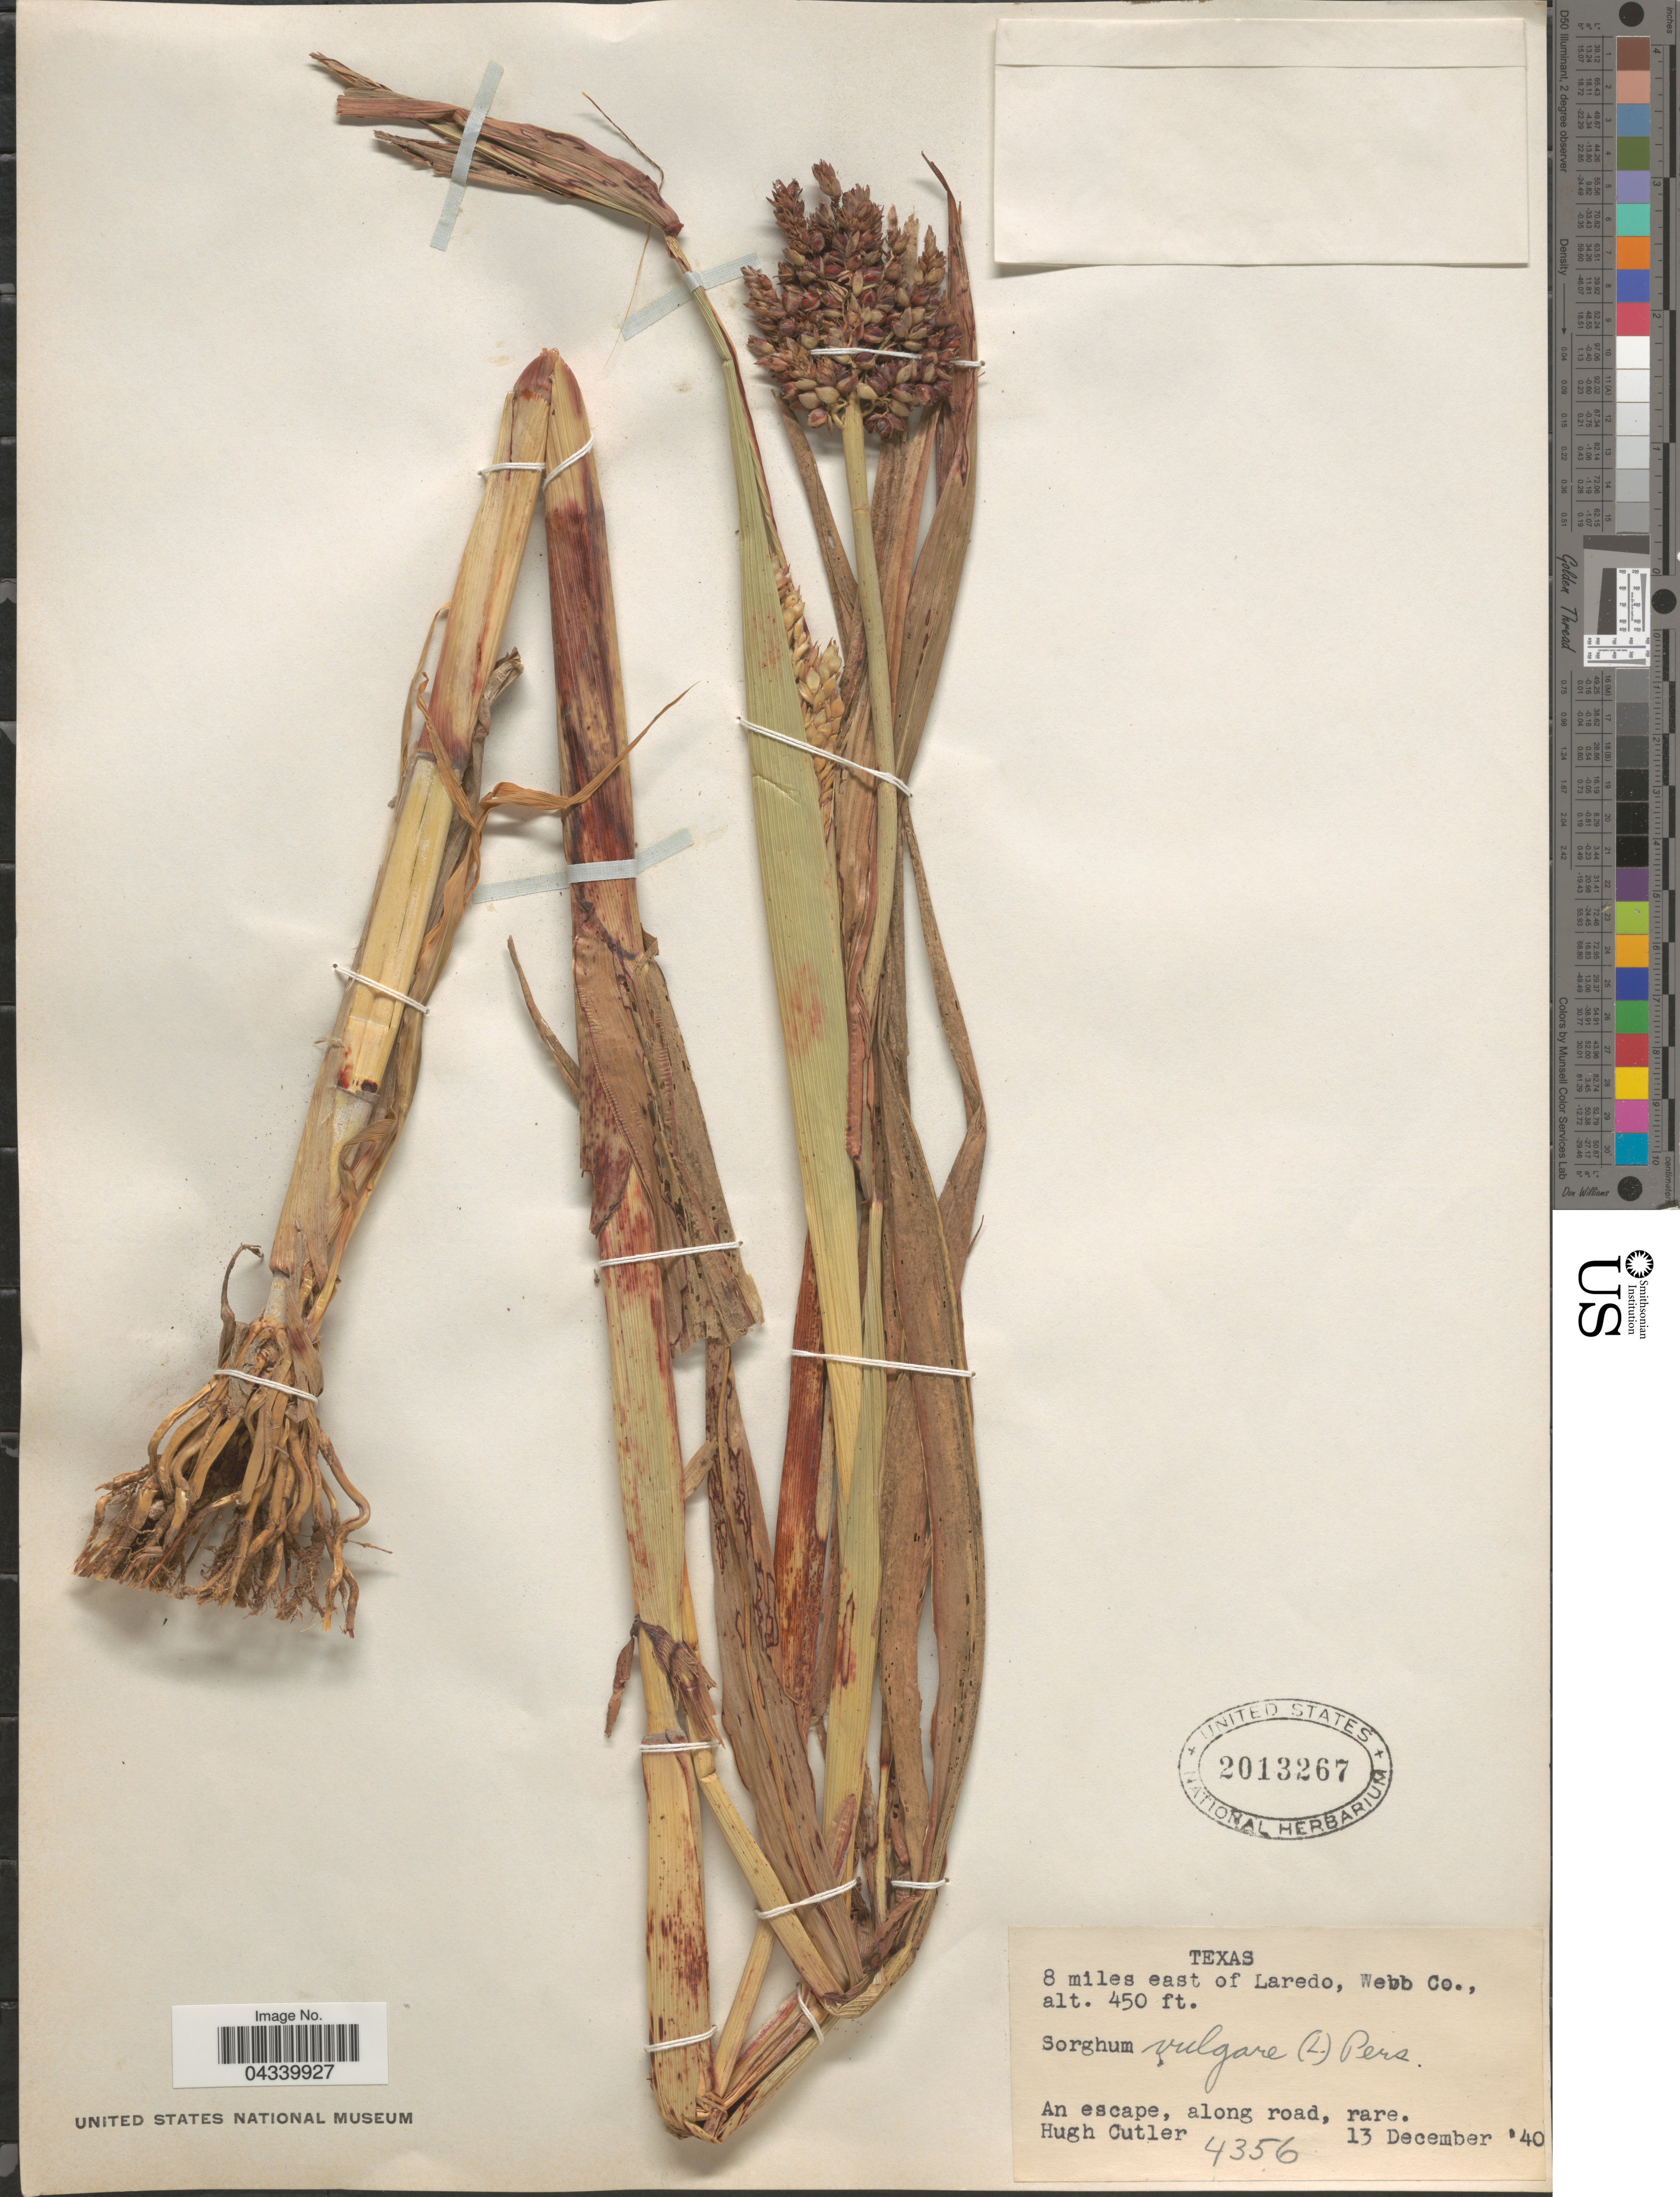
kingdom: Plantae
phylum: Tracheophyta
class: Liliopsida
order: Poales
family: Poaceae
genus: Sorghum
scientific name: Sorghum bicolor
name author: (L.) Moench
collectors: H. C. Cutler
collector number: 4356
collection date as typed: Transcribed d/m/y: 13/12/40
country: United States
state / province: Texas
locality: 8 miles east of Laredo, Webb Co.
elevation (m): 137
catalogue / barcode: US 2013267